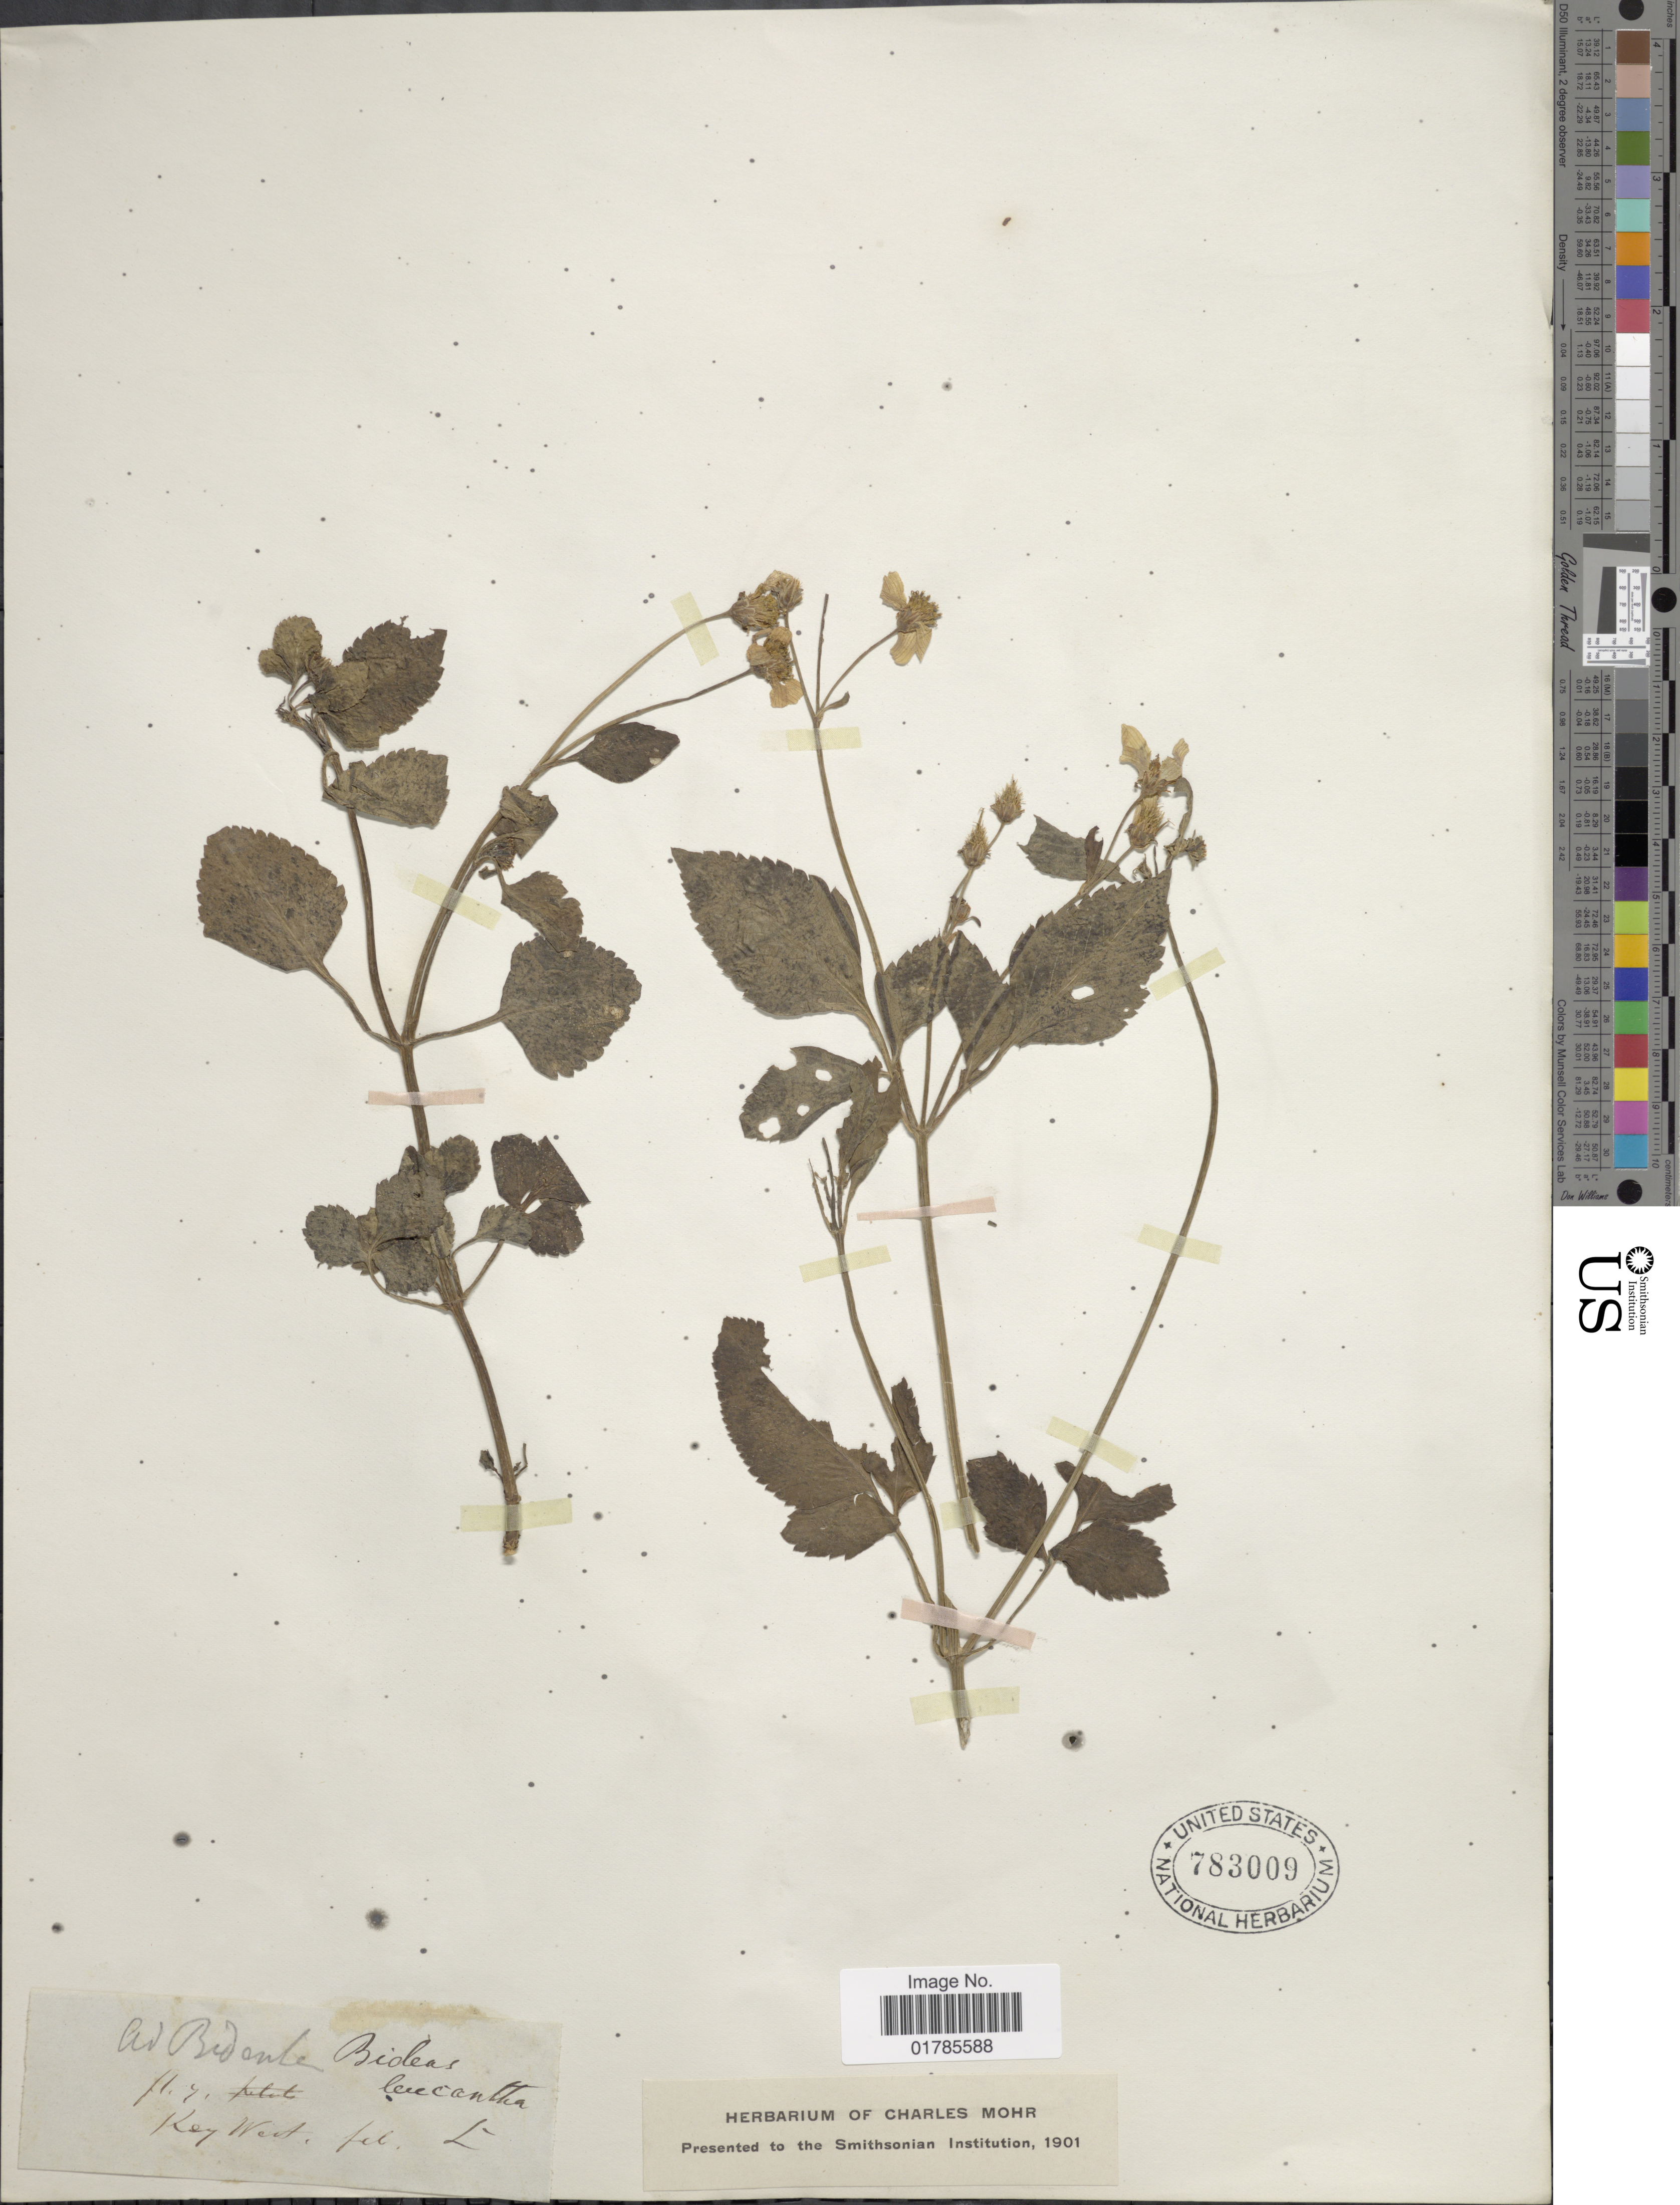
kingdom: Plantae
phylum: Tracheophyta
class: Magnoliopsida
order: Asterales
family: Asteraceae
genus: Bidens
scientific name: Bidens alba var. radiata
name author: (Sch. Bip.) R.E. Ballard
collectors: ex herb. Charles Mohr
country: United States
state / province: Florida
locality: Key West, Fl.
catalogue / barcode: US 783009